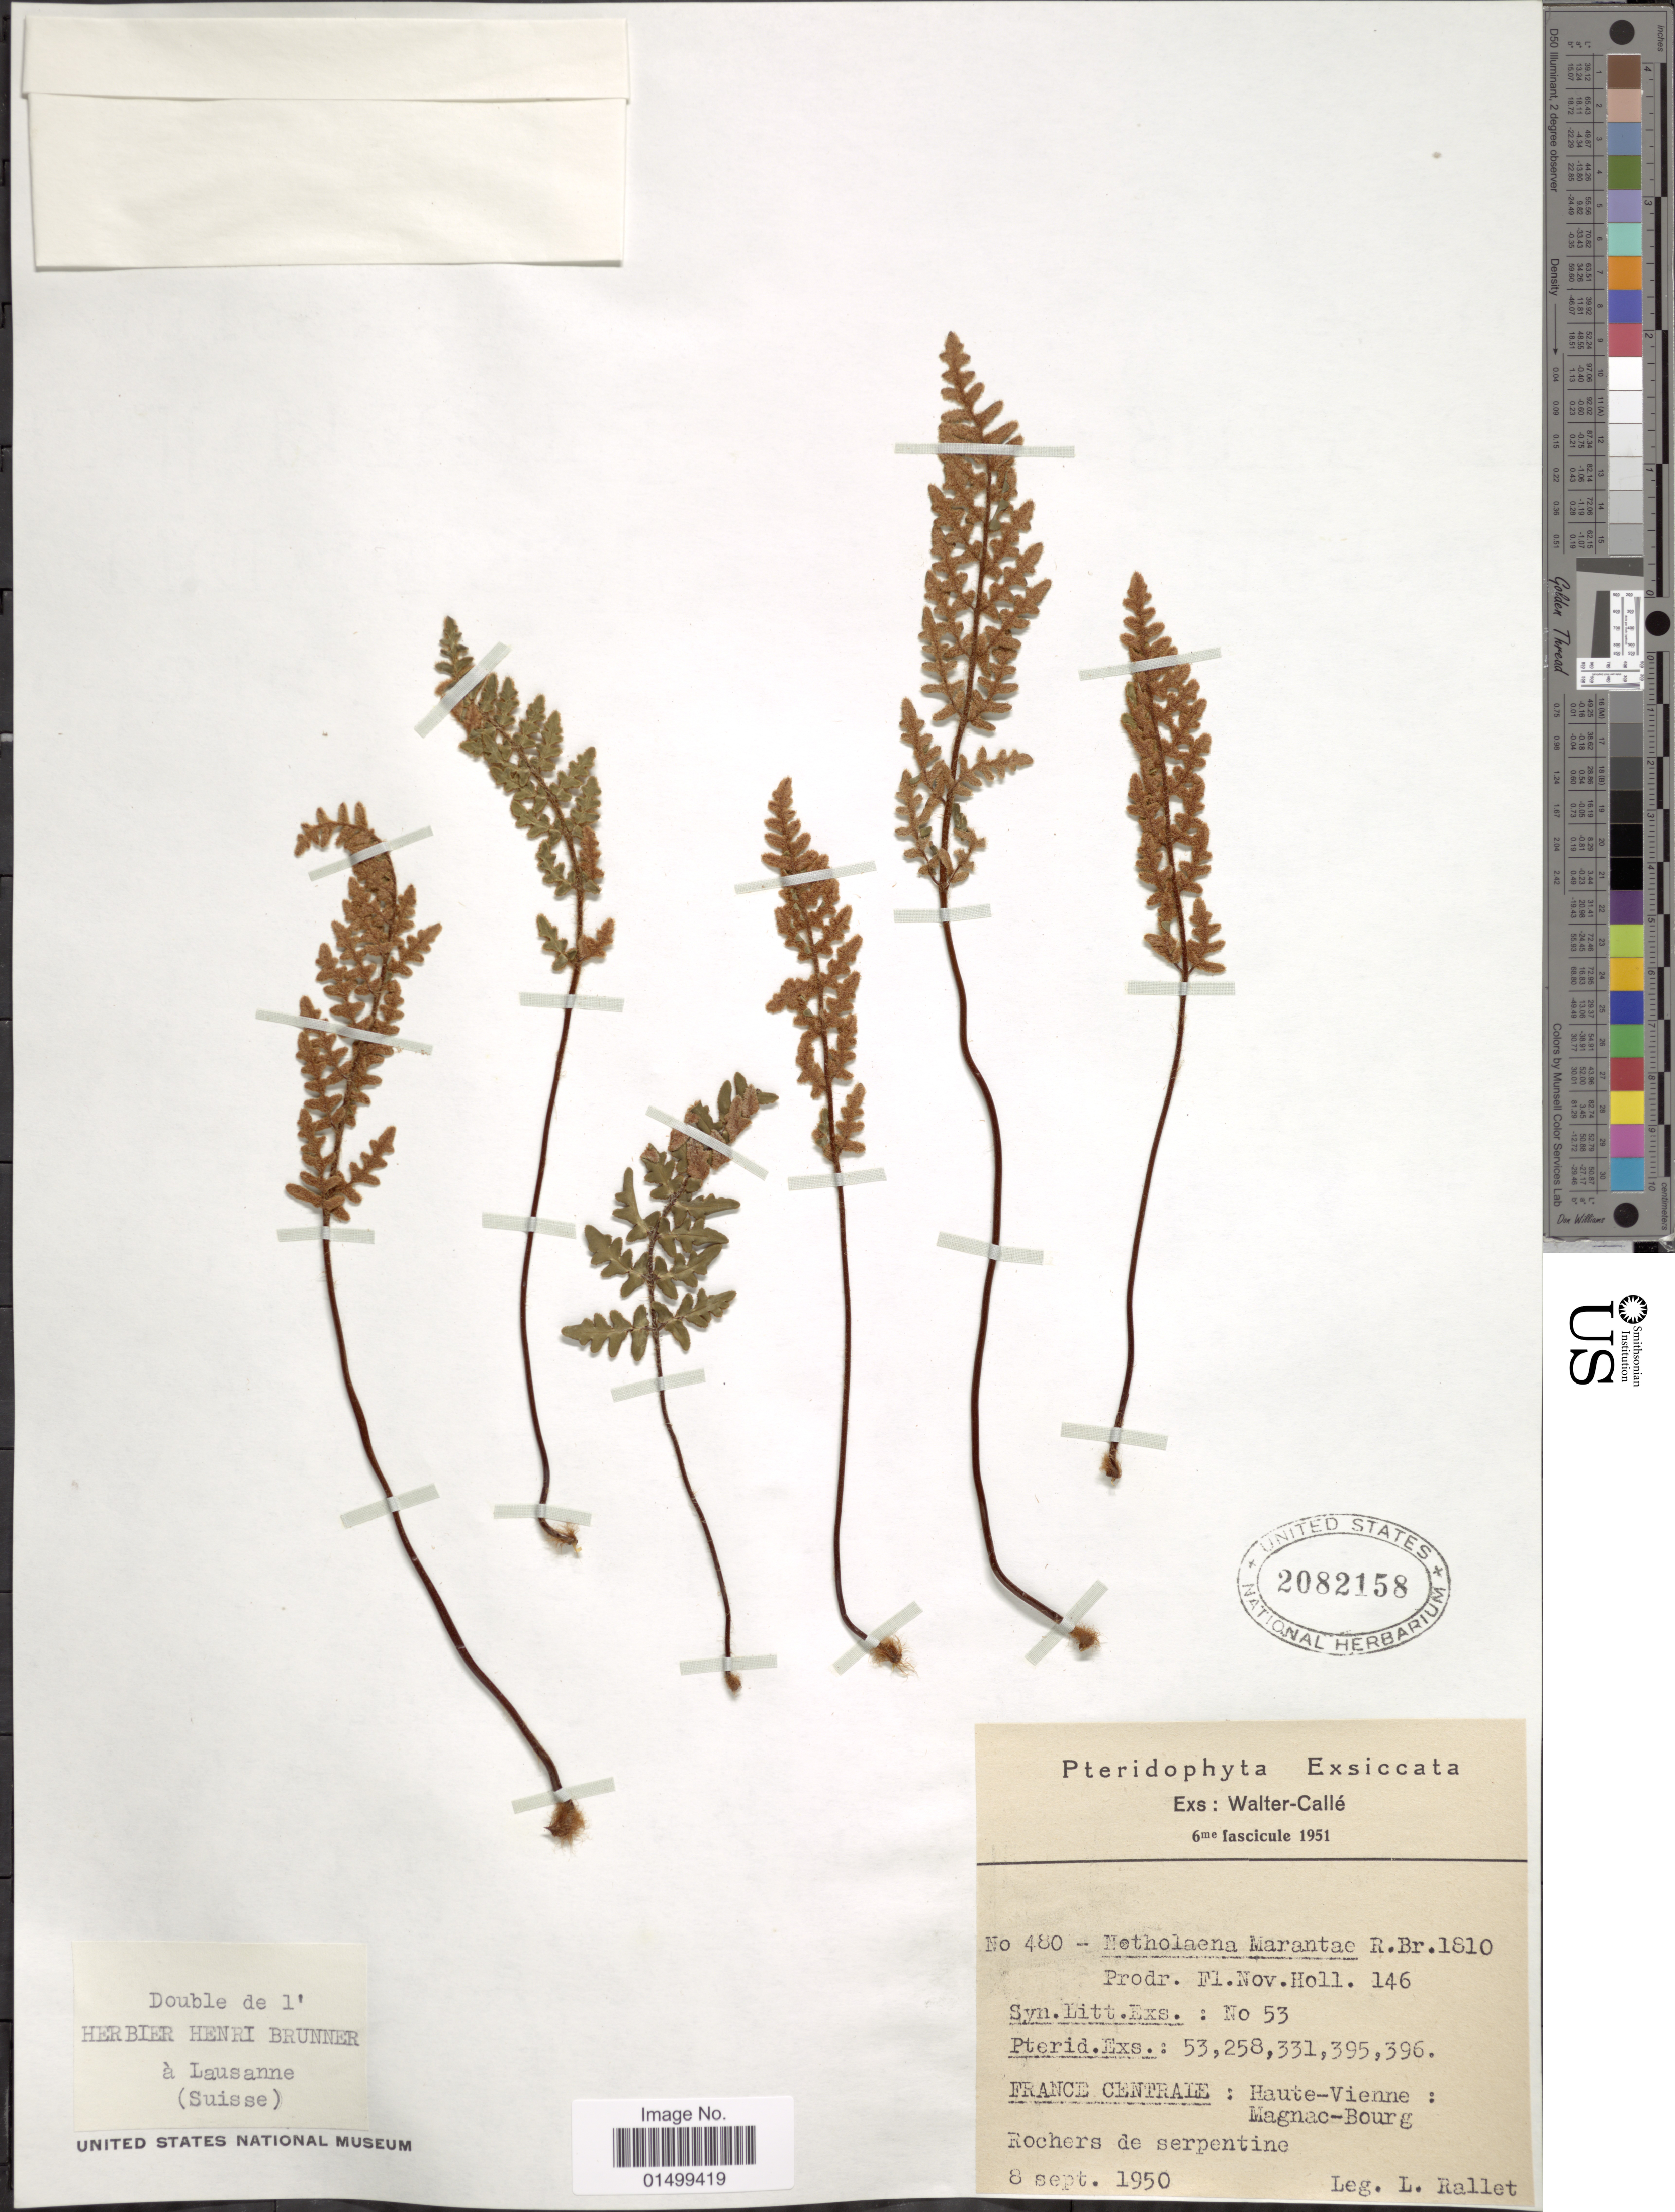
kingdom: Plantae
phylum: Tracheophyta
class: Polypodiopsida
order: Polypodiales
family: Pteridaceae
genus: Cheilanthes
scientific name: Cheilanthes marantae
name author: Domin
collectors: L. Rallet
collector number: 480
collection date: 1950-09-08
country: France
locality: Haute- Vienne: Magnac- Bourg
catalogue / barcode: US 2082158